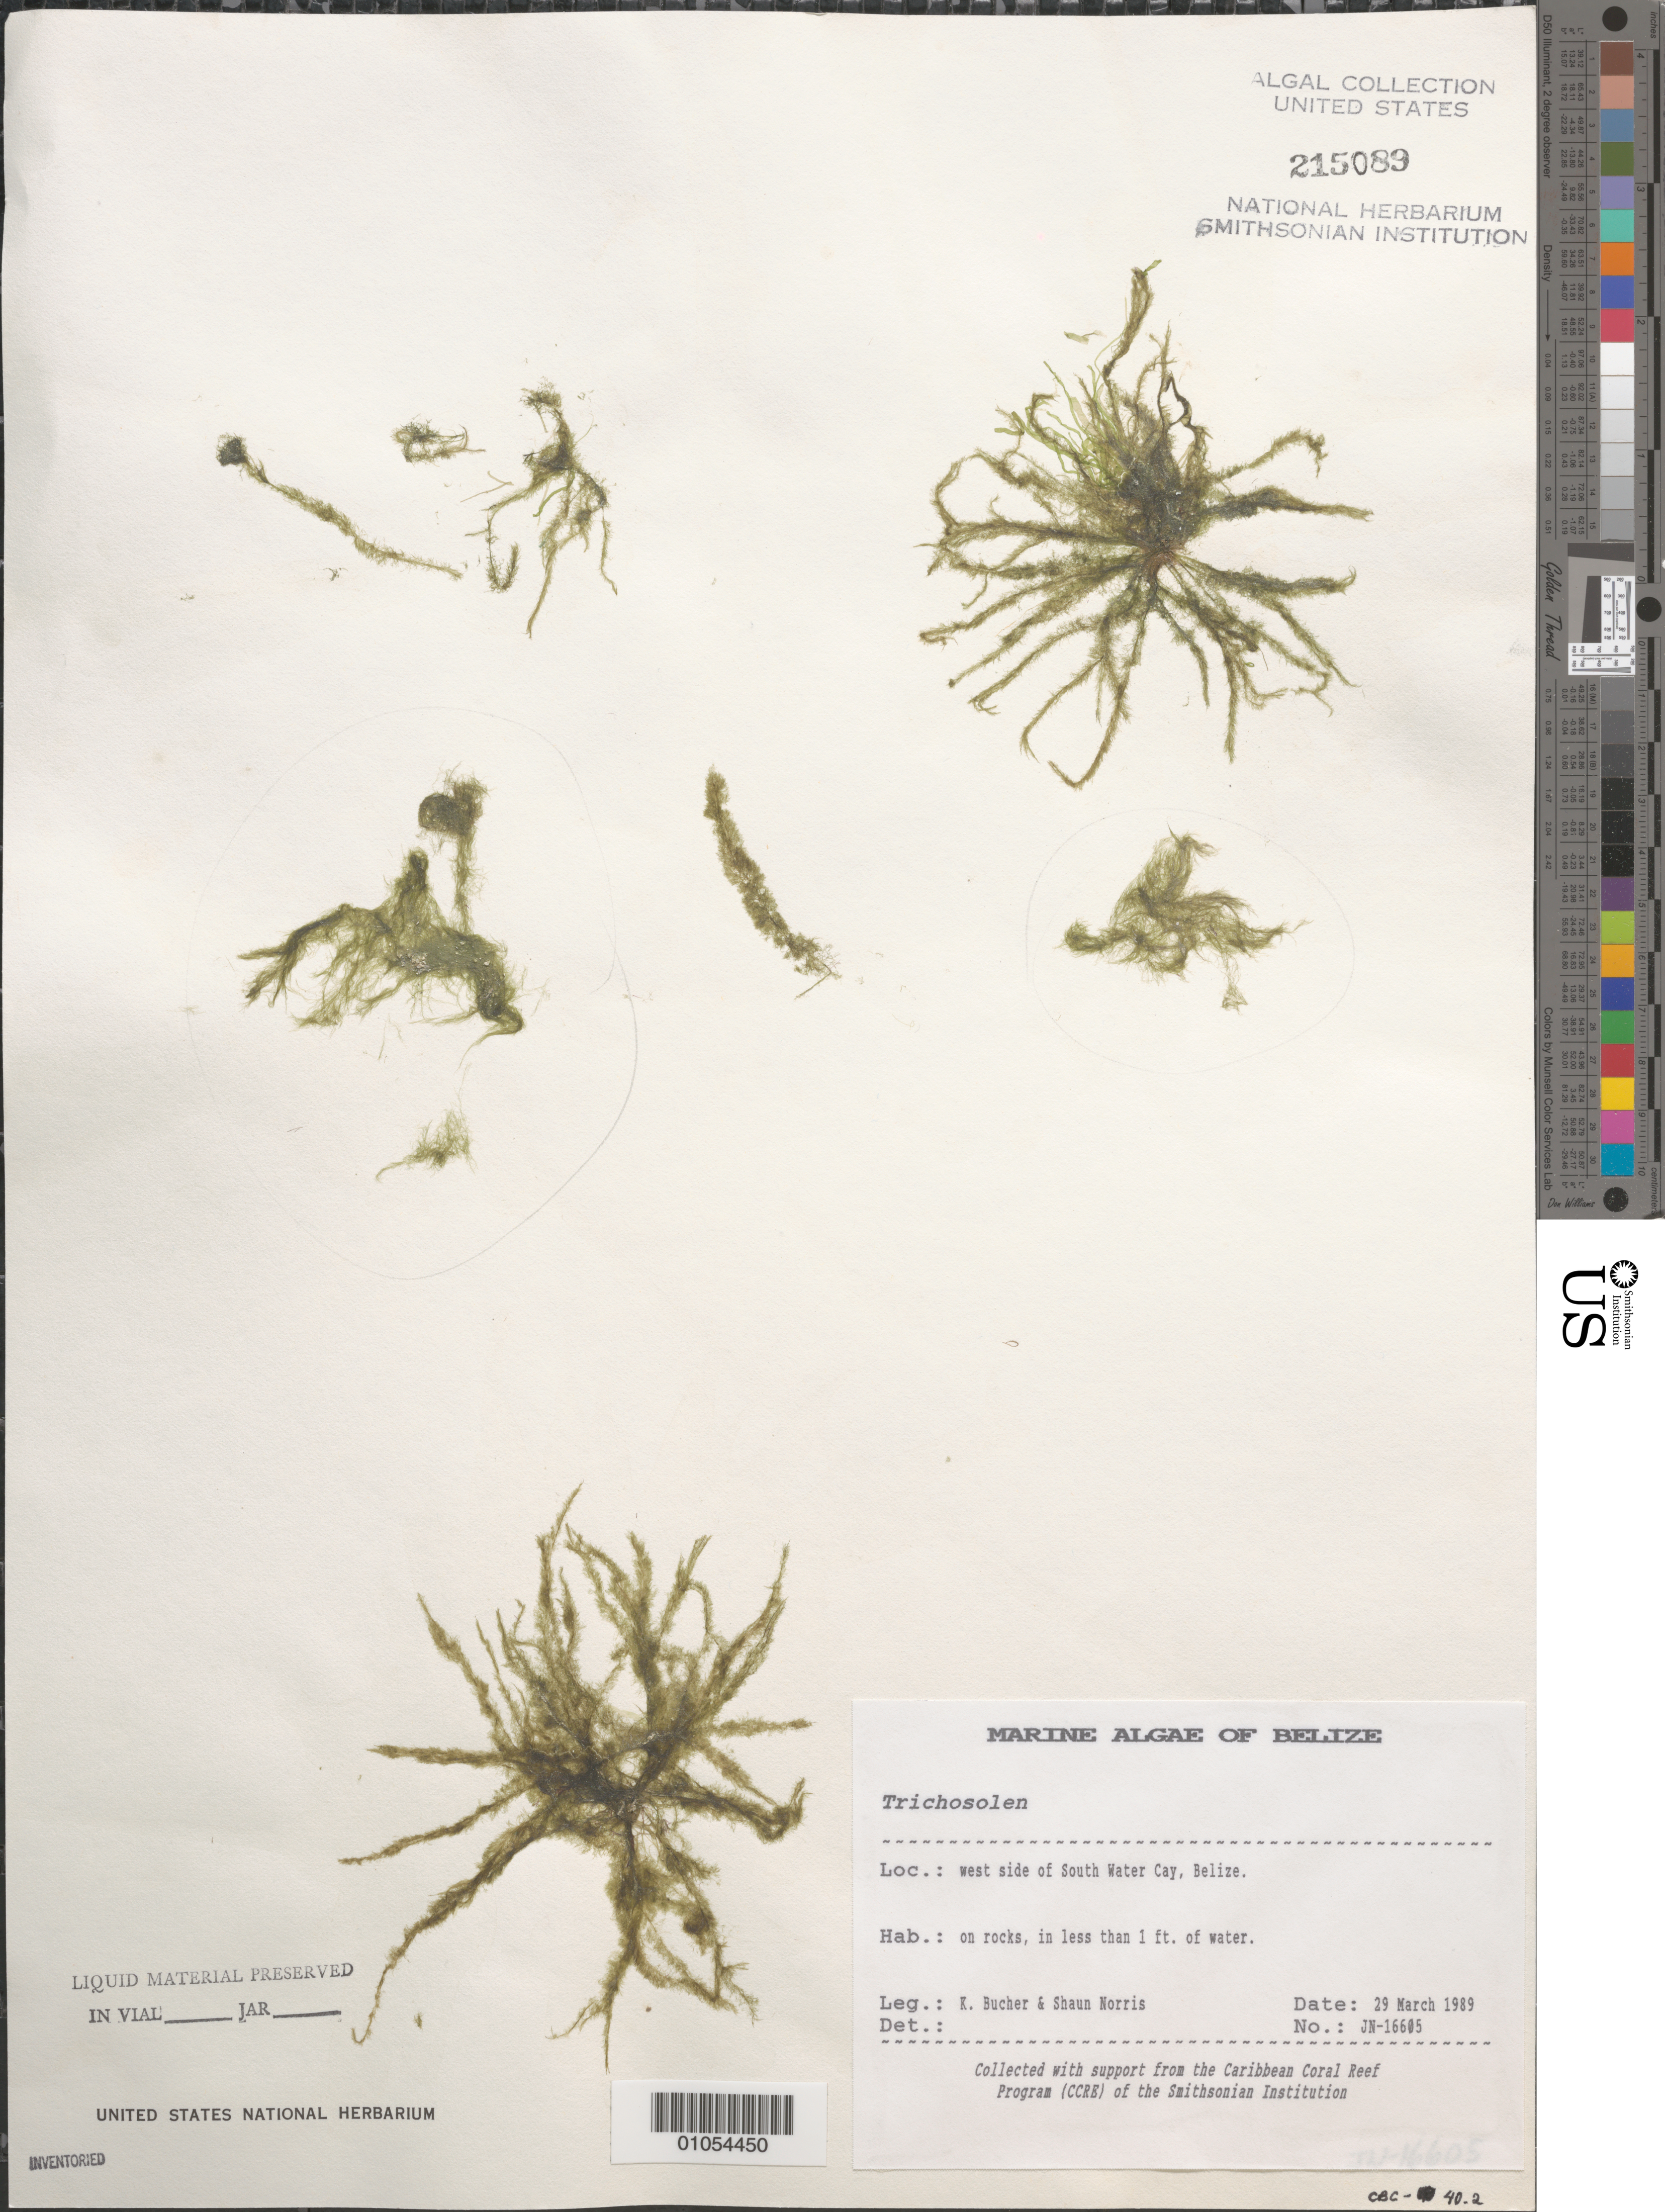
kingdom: Plantae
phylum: Chlorophyta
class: Ulvophyceae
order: Bryopsidales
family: Bryopsidaceae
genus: Trichosolen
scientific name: Trichosolen sp.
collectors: K. E. Bucher & S. Norris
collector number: JN-16605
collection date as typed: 29 Mar 1989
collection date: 1989-03-29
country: Belize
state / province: Stann Creek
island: South Water Cay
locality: West side of cay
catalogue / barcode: US 215089